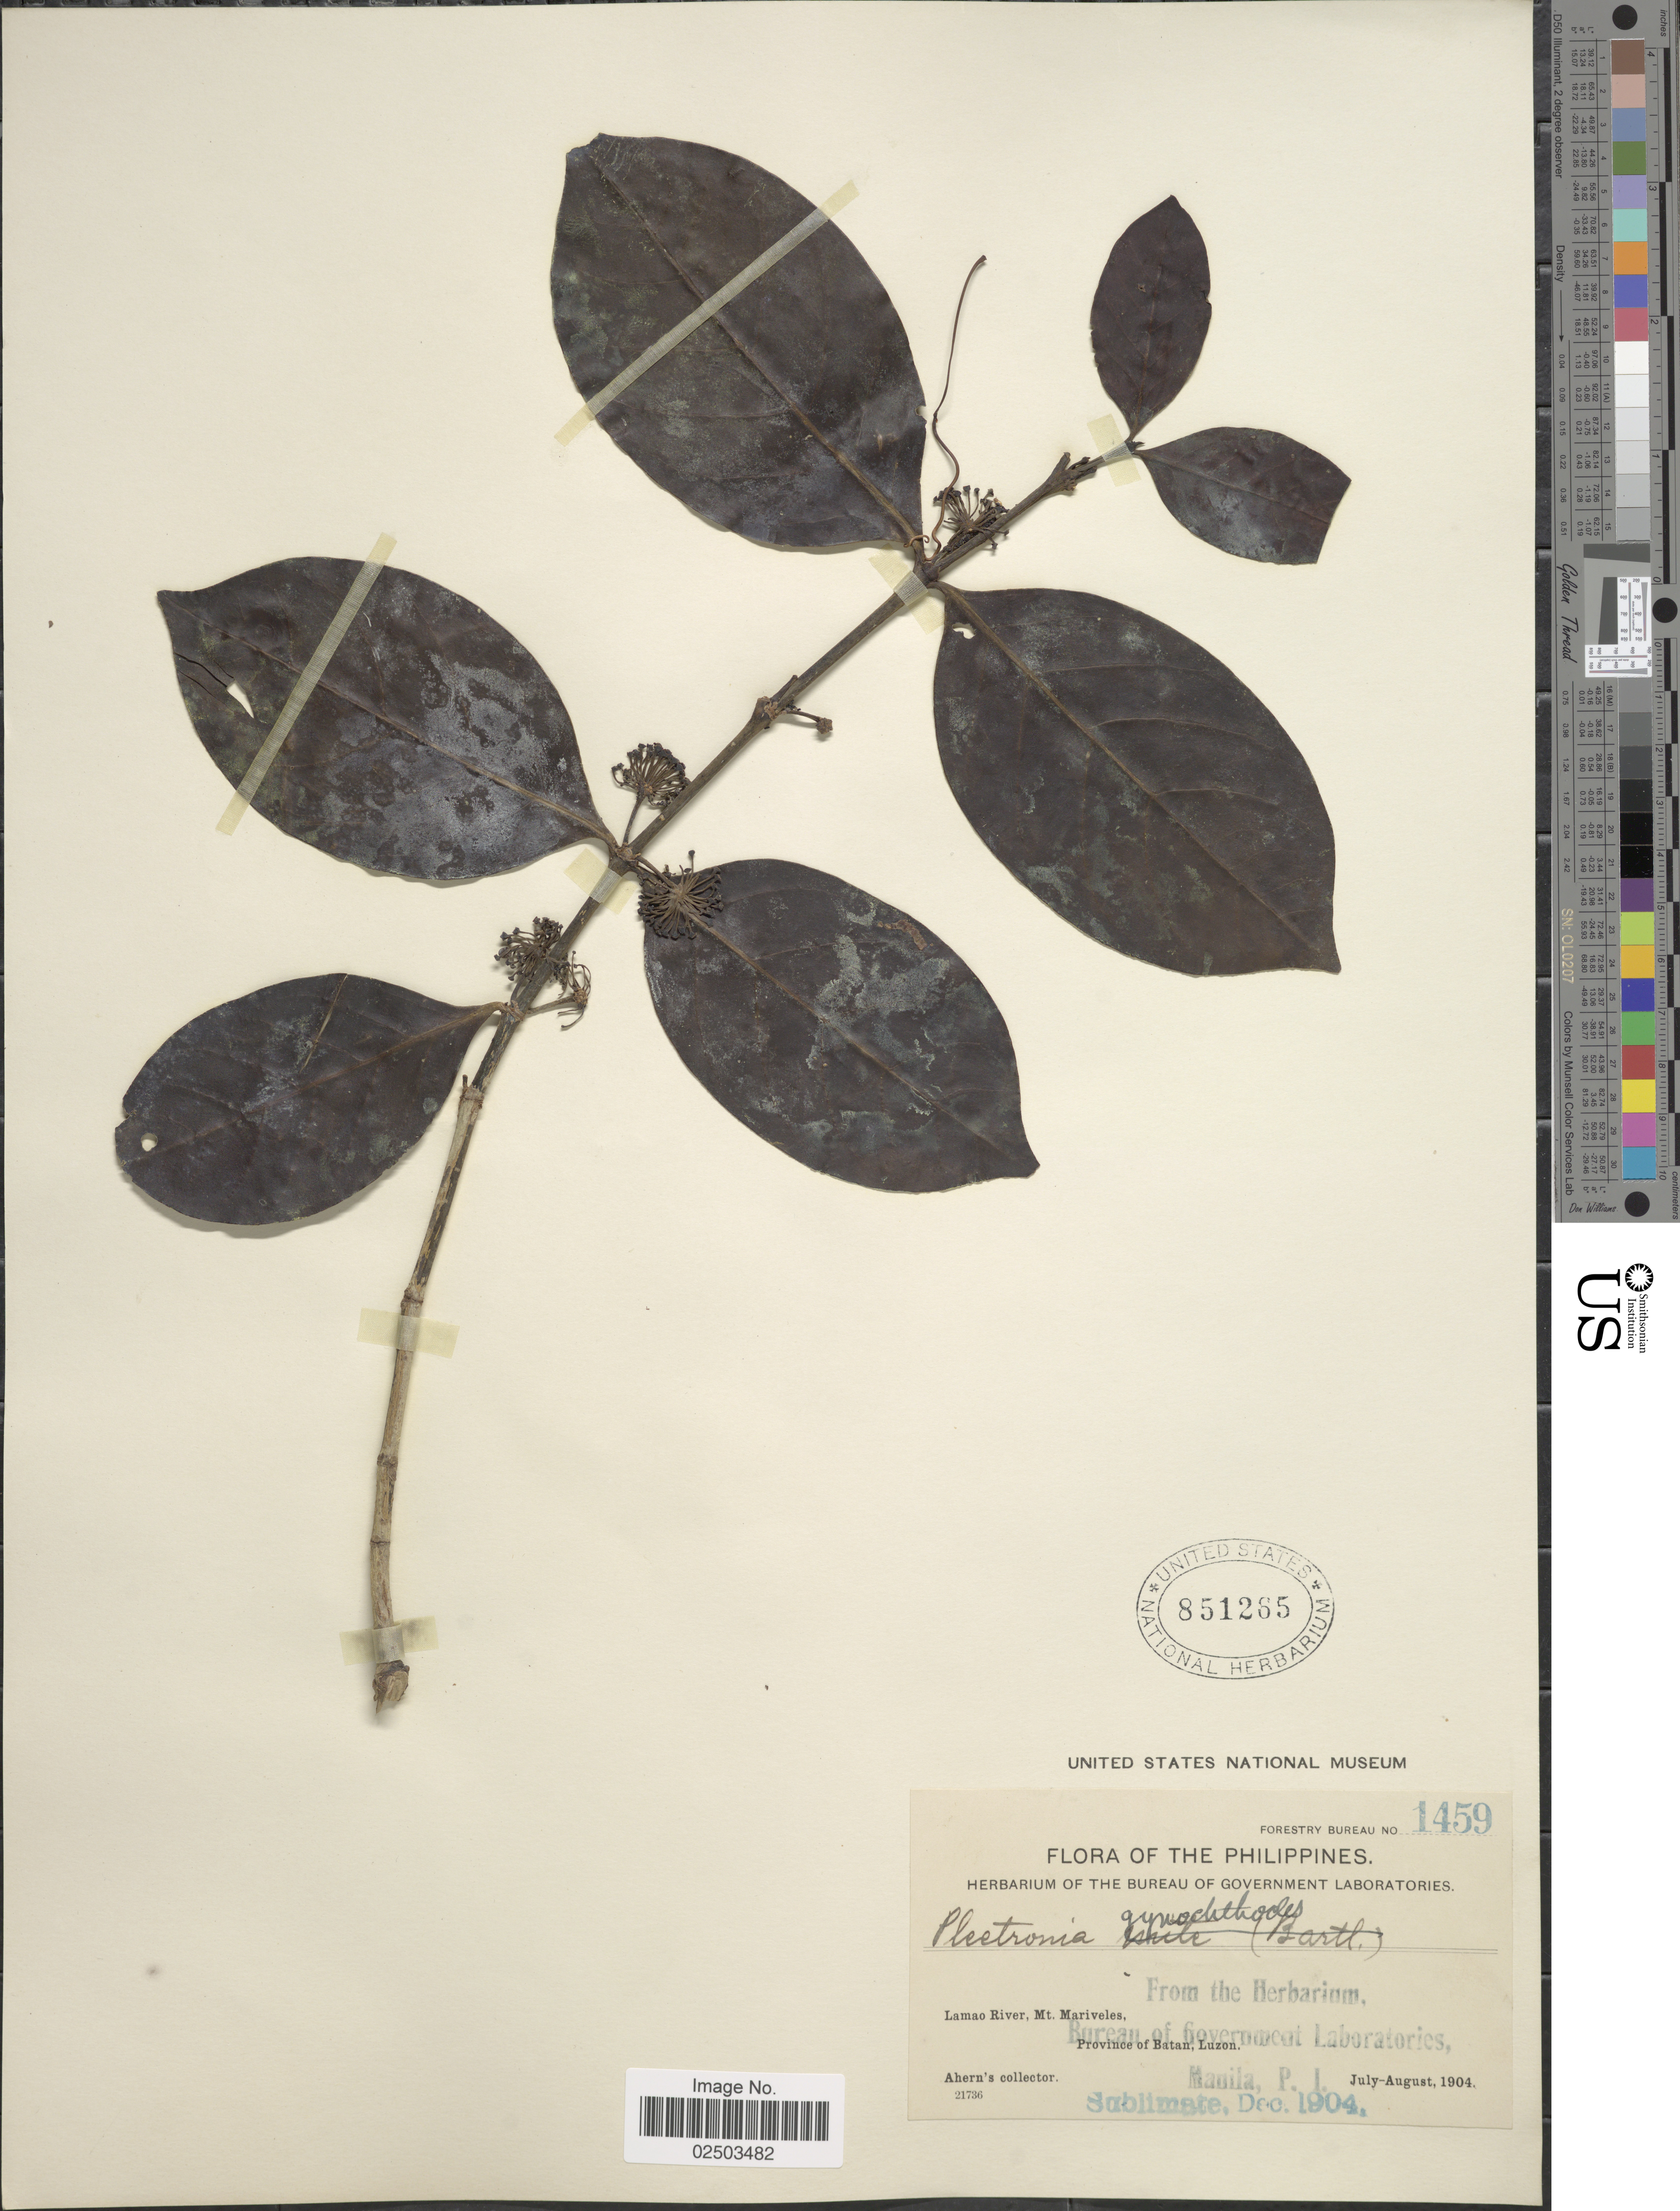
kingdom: Plantae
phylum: Tracheophyta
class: Magnoliopsida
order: Gentianales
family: Rubiaceae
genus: Canthium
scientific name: Canthium gynochthodes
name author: Baill.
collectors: Ahern's collector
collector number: Forestry Bureau 1459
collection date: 1904-07/1904-08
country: Philippines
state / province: Cagayan Valley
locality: Lamao River, Mt. Mariveles, Province of Batan, Luzon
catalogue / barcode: US 851265